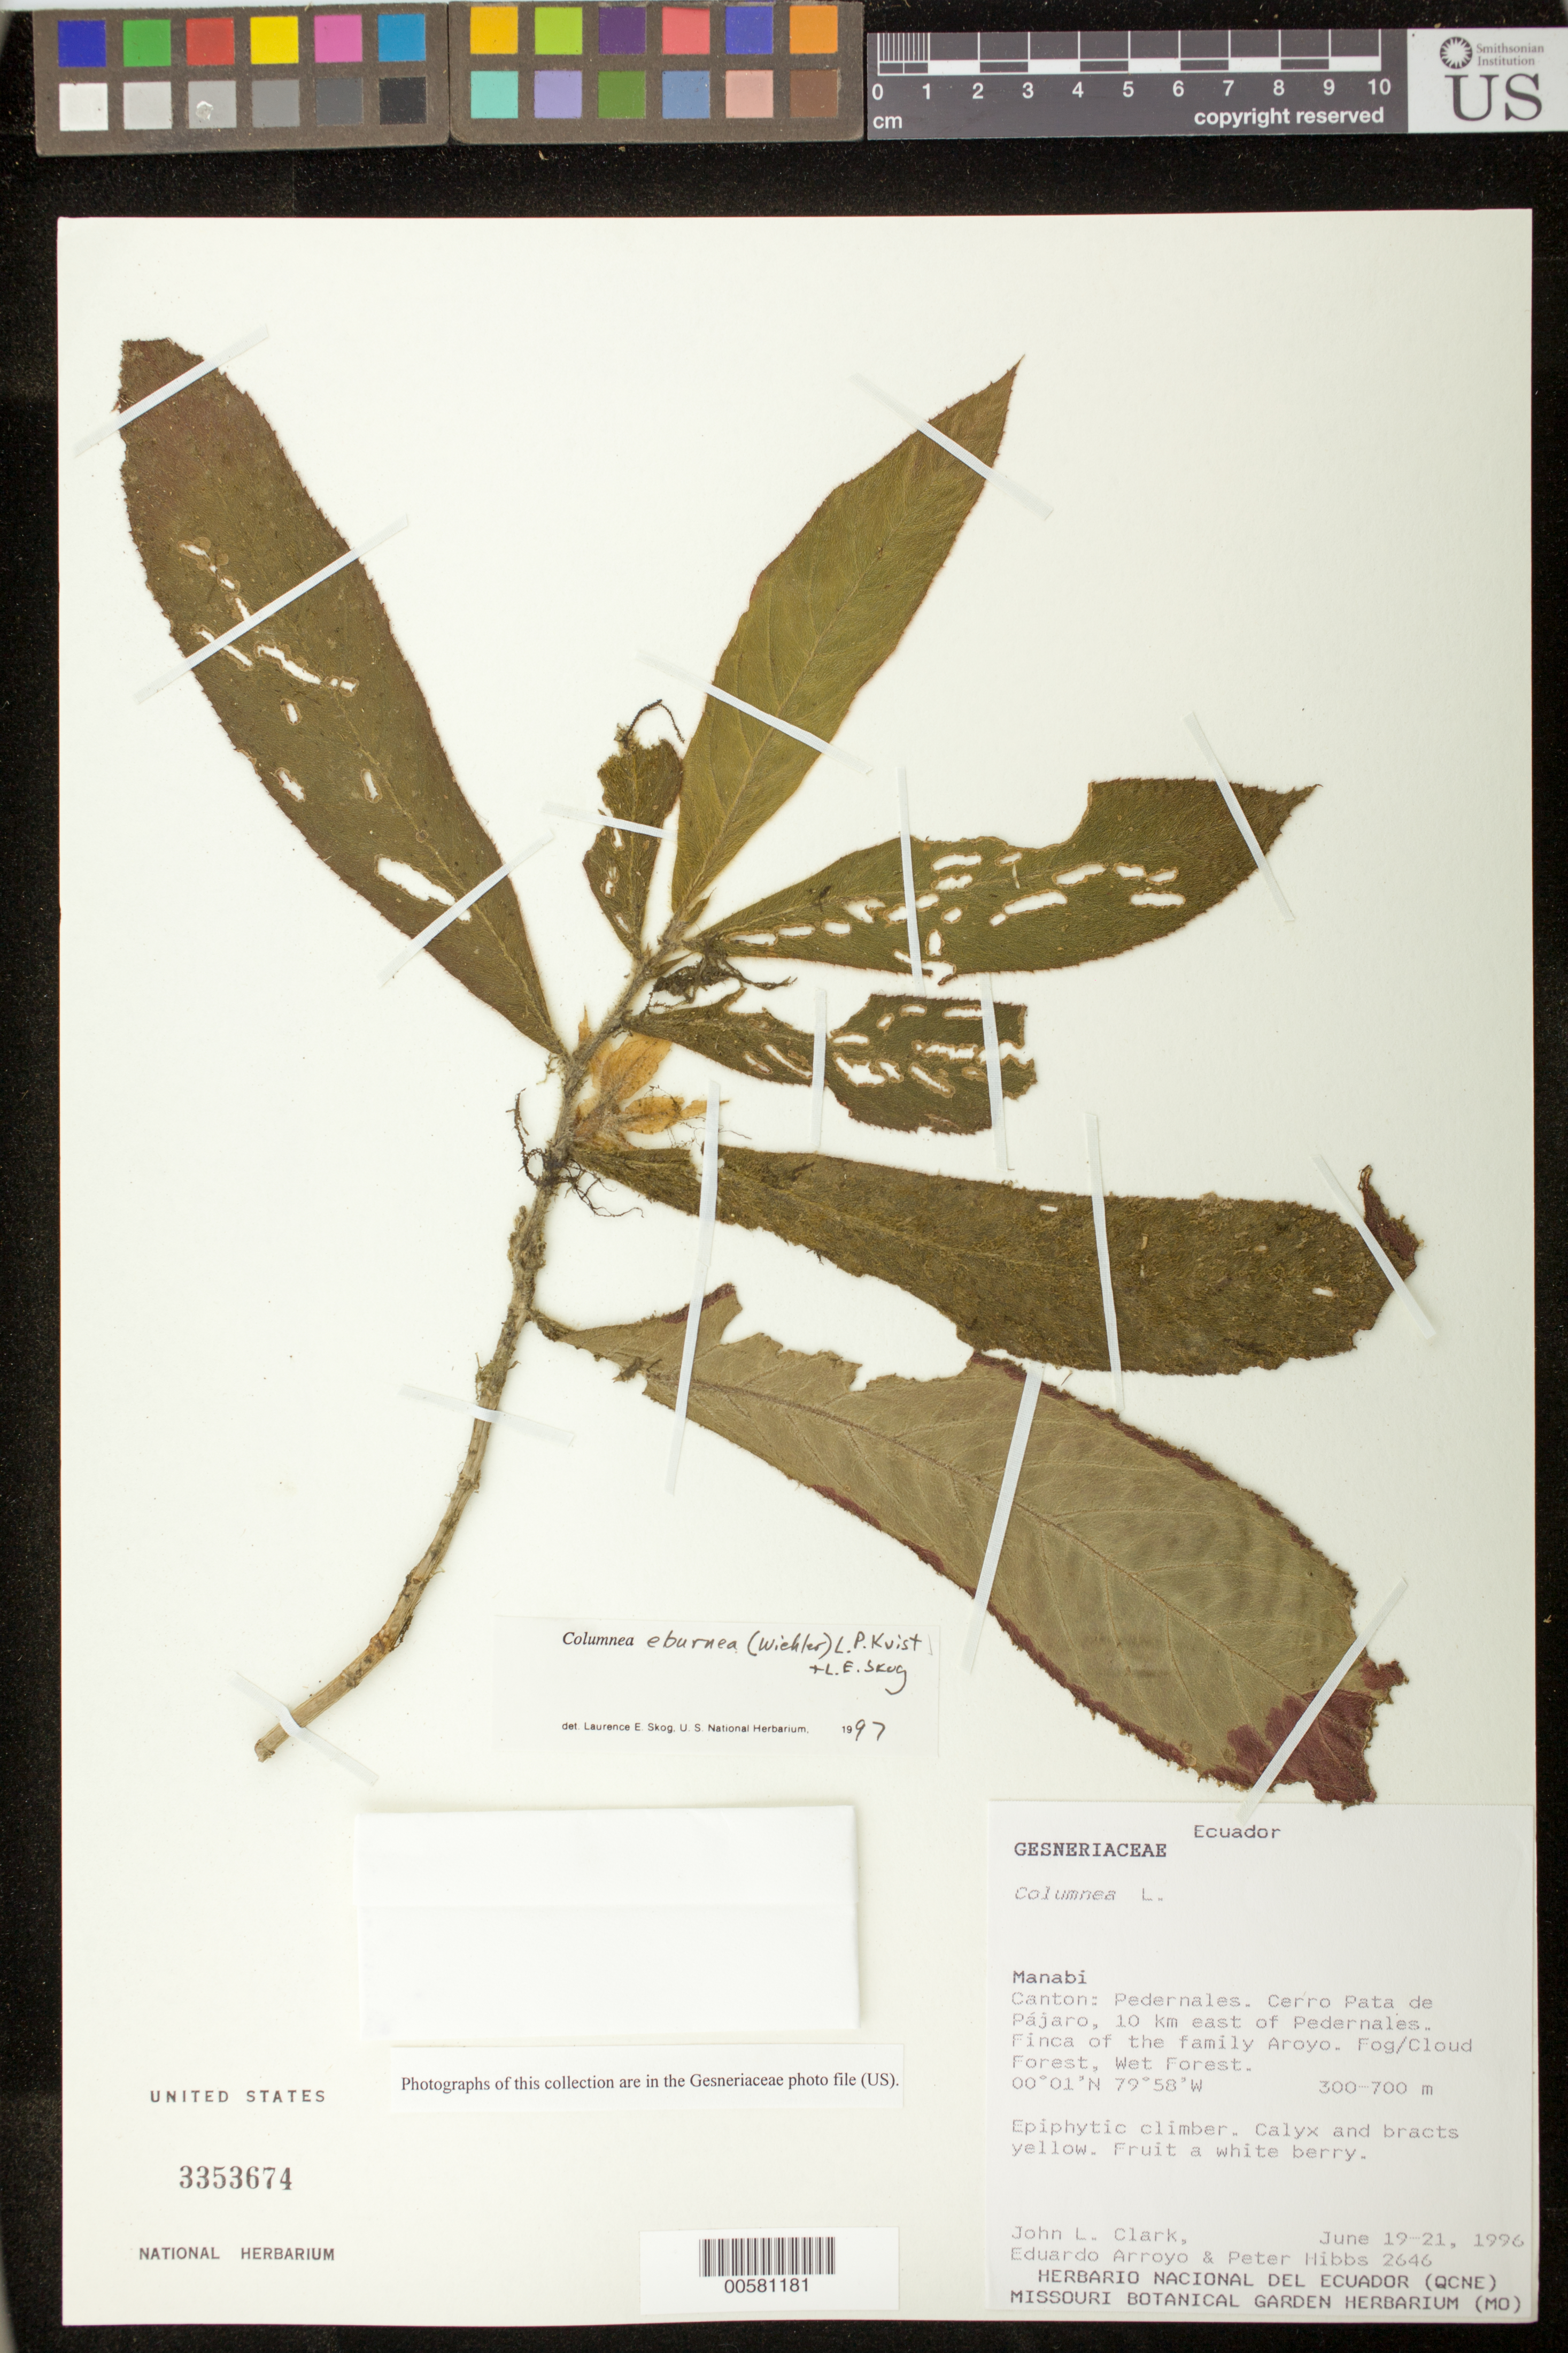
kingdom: Plantae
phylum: Tracheophyta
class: Magnoliopsida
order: Lamiales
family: Gesneriaceae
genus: Columnea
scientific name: Columnea eburnea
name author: (Wiehler) L.P. Kvist & L.E. Skog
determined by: Skog, Laurence E.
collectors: J. L. Clark, E. Arroyo & P. Hibbs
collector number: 2646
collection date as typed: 19-21 Jun 1996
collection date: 1996-06-19/1996-06-21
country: Ecuador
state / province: Manabí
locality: Canton Pedernales, Cerro Pata de Pájaro, 10 km E of Pedernales, Finca of the family Aroyo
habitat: Fog/cloud forest, wet forest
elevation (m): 300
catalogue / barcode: US 3353674